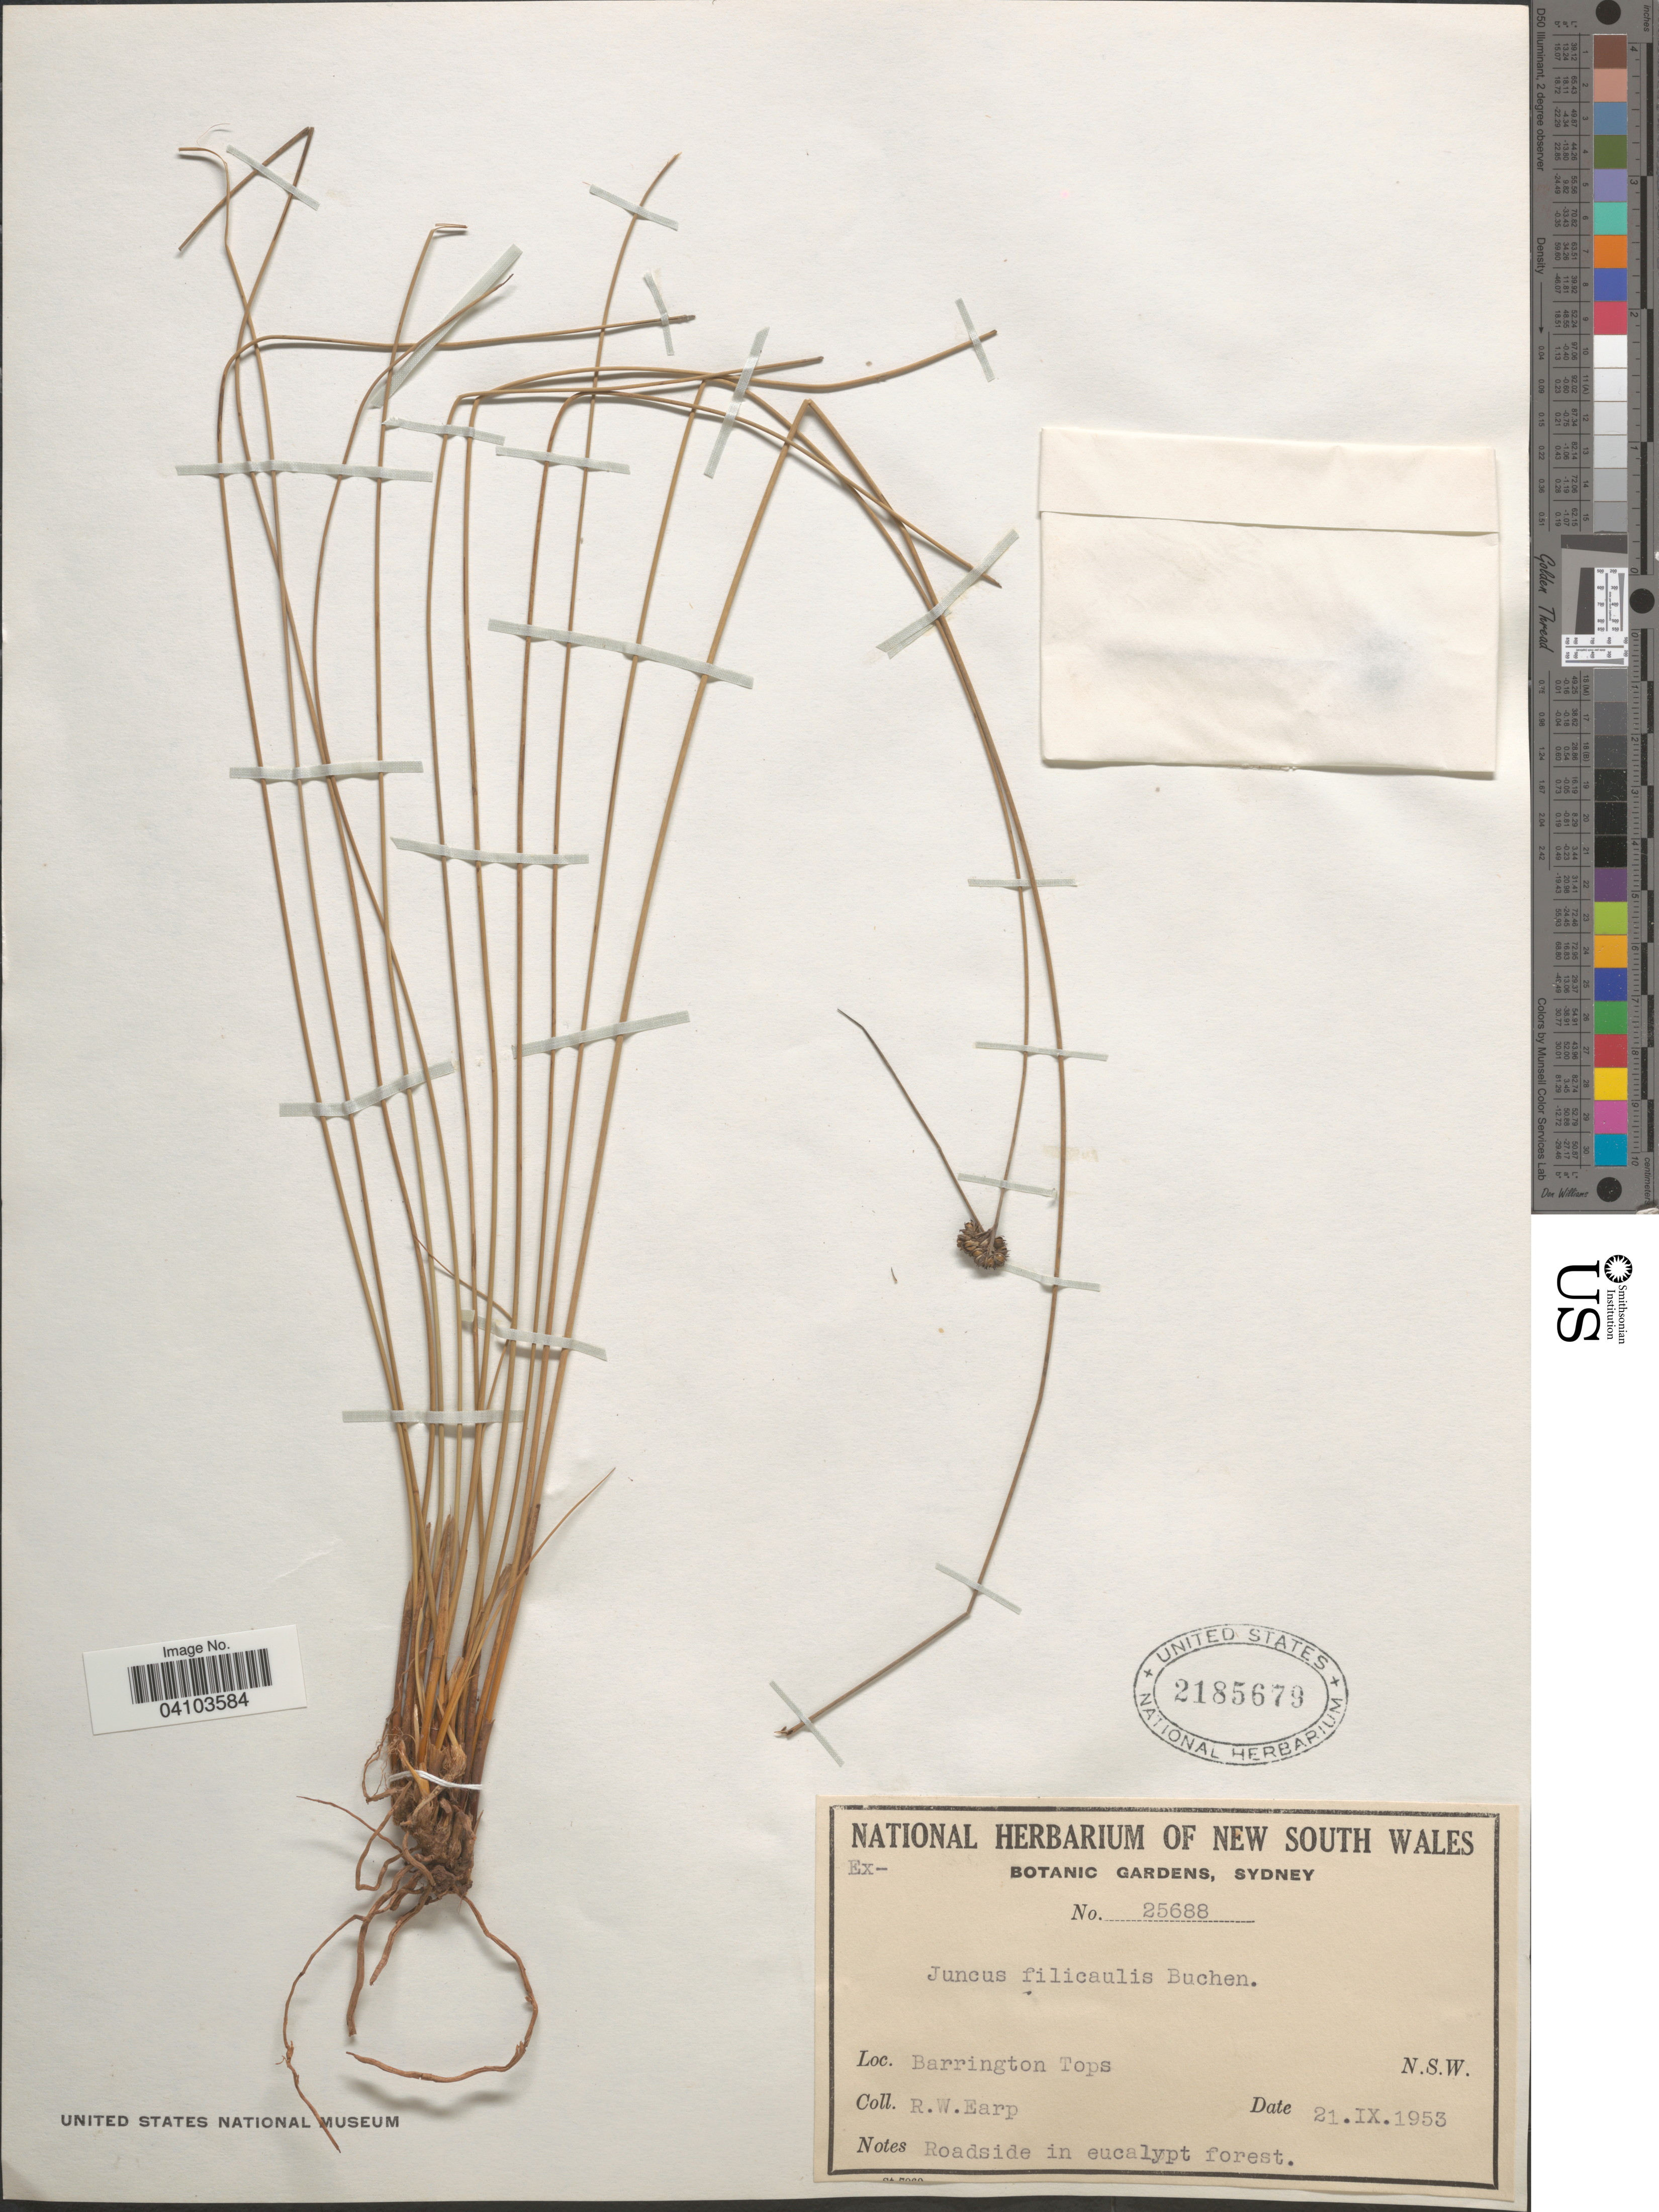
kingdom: Plantae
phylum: Tracheophyta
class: Liliopsida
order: Poales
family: Juncaceae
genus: Juncus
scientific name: Juncus filicaulis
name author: Buchenau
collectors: R. Earp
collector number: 25688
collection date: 1953-09-21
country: Australia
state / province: New South Wales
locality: Barrington Tops.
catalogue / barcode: US 2185679